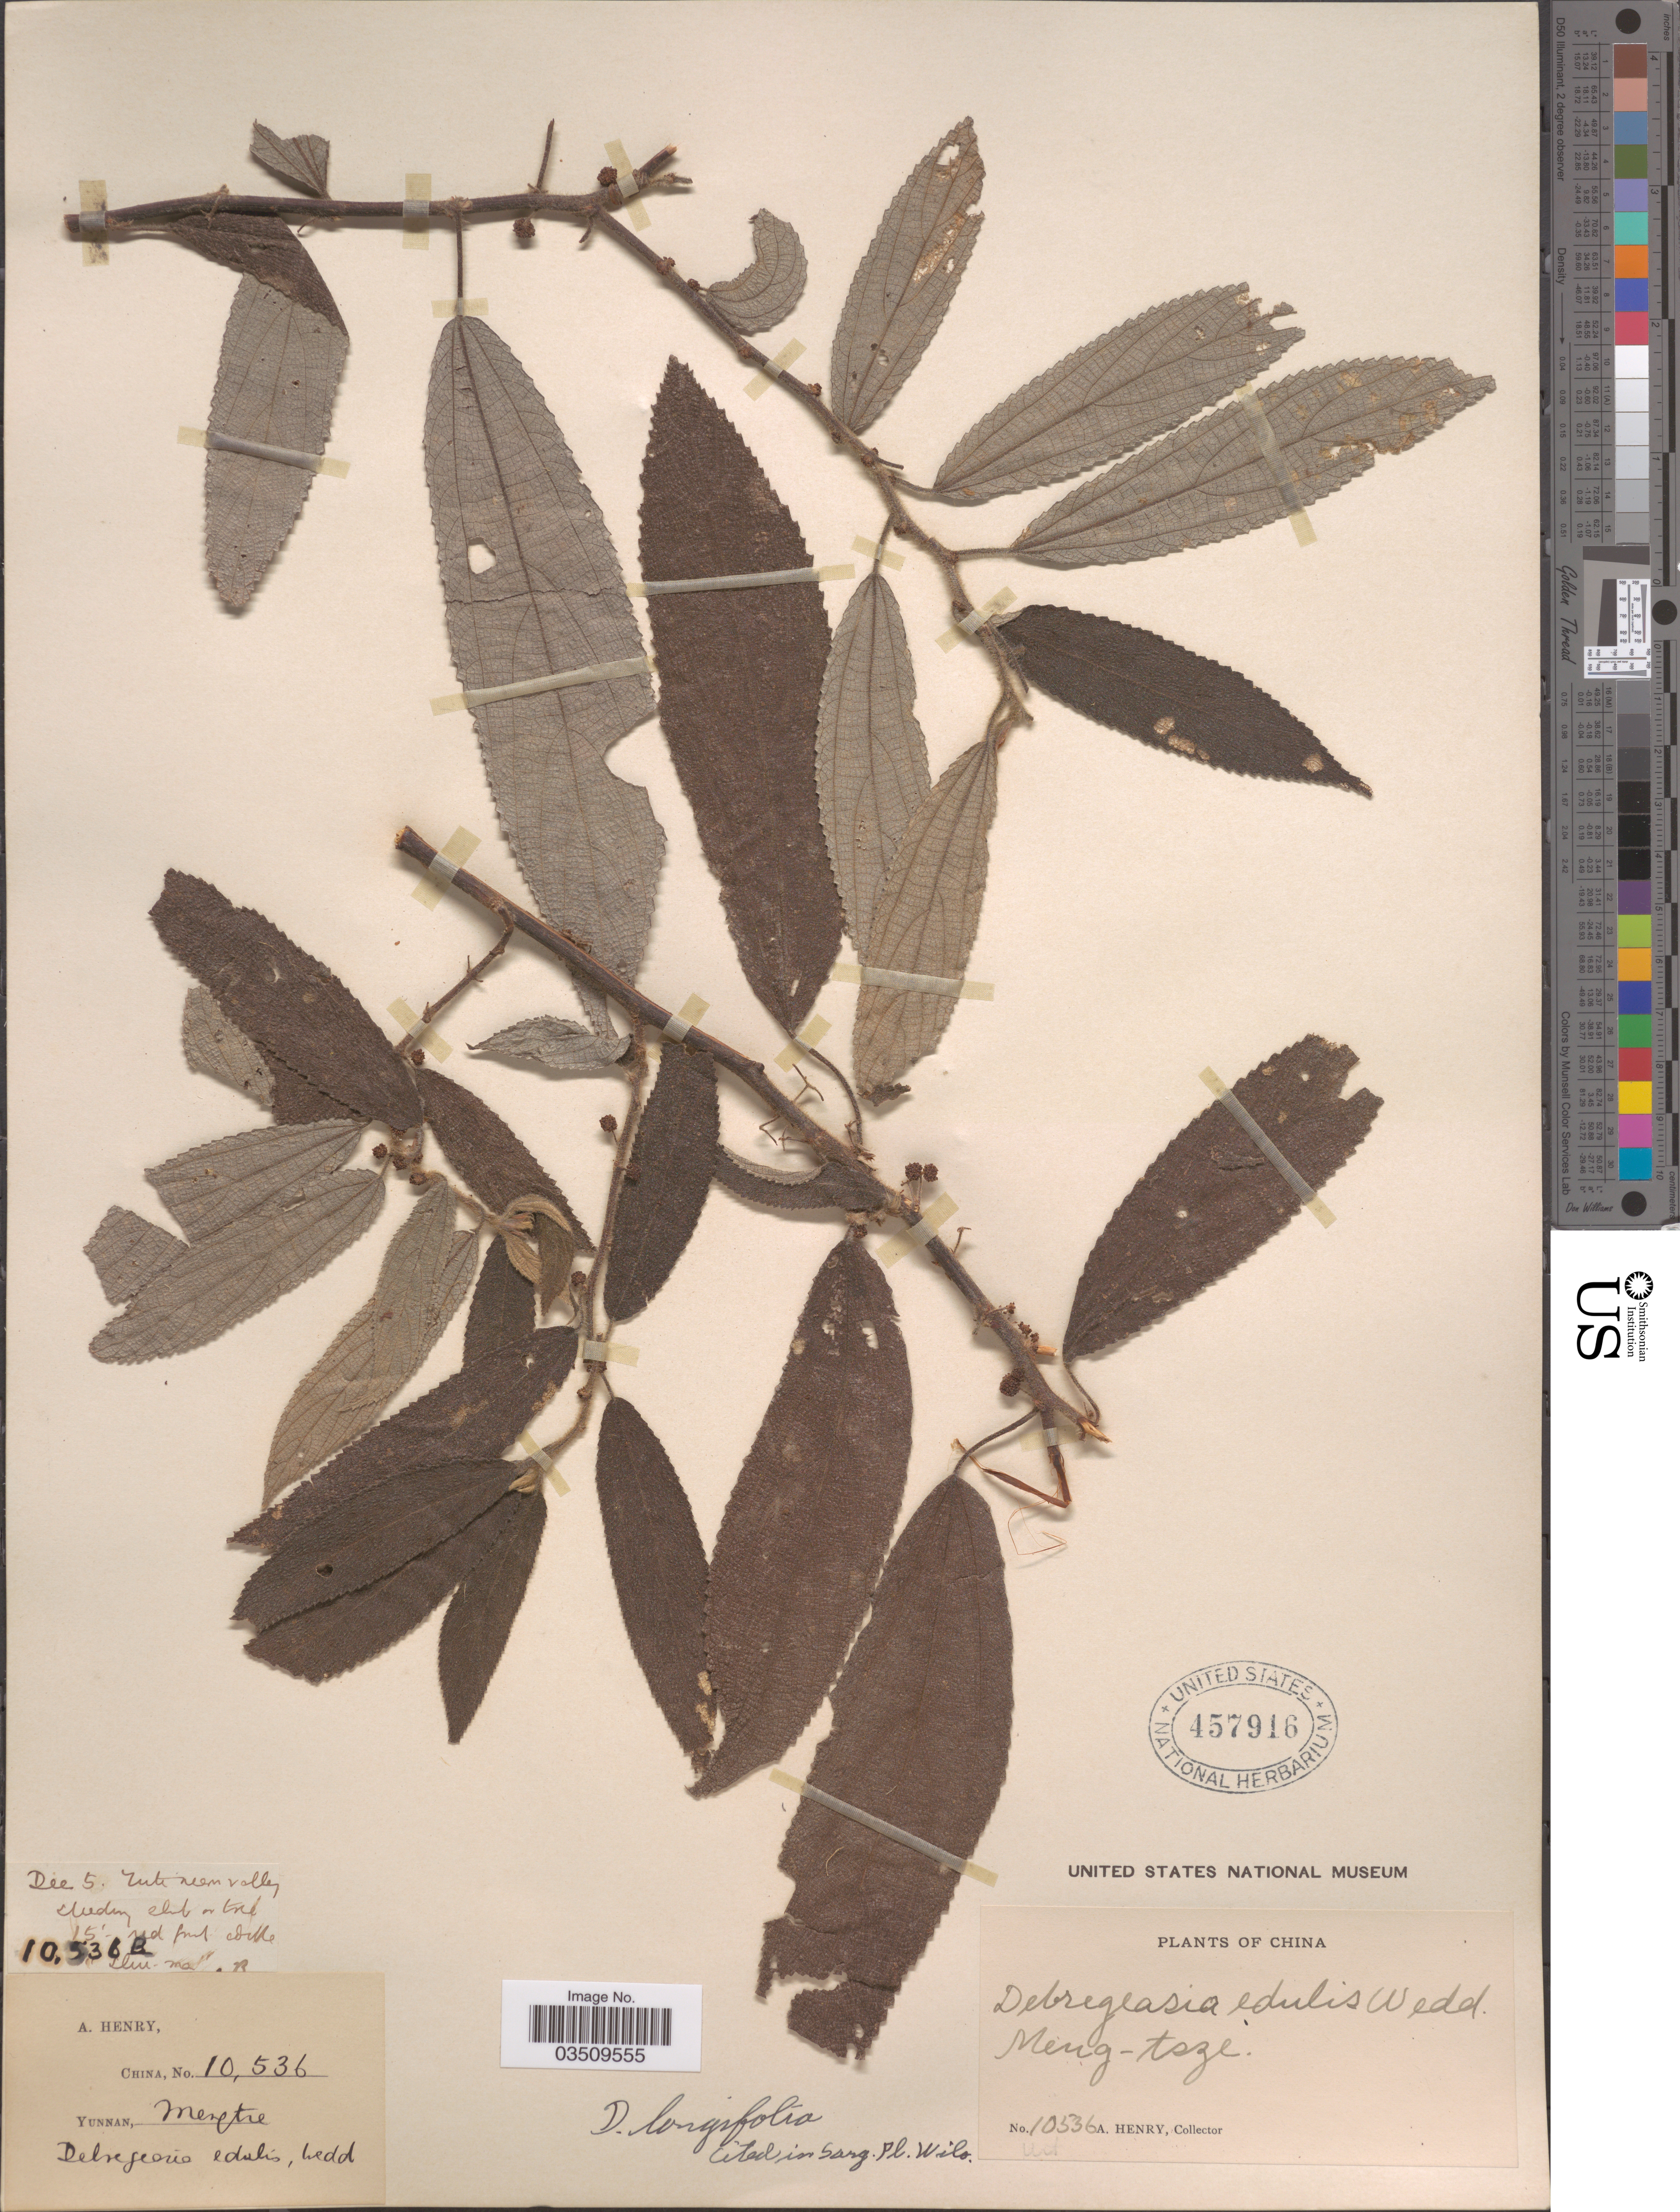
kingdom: Plantae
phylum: Tracheophyta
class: Magnoliopsida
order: Rosales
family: Urticaceae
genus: Debregeasia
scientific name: Debregeasia longifolia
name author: (Burm. f.) Wedd.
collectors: A. Henry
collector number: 10536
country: China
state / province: Yunnan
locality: Mengtze.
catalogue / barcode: US 457916